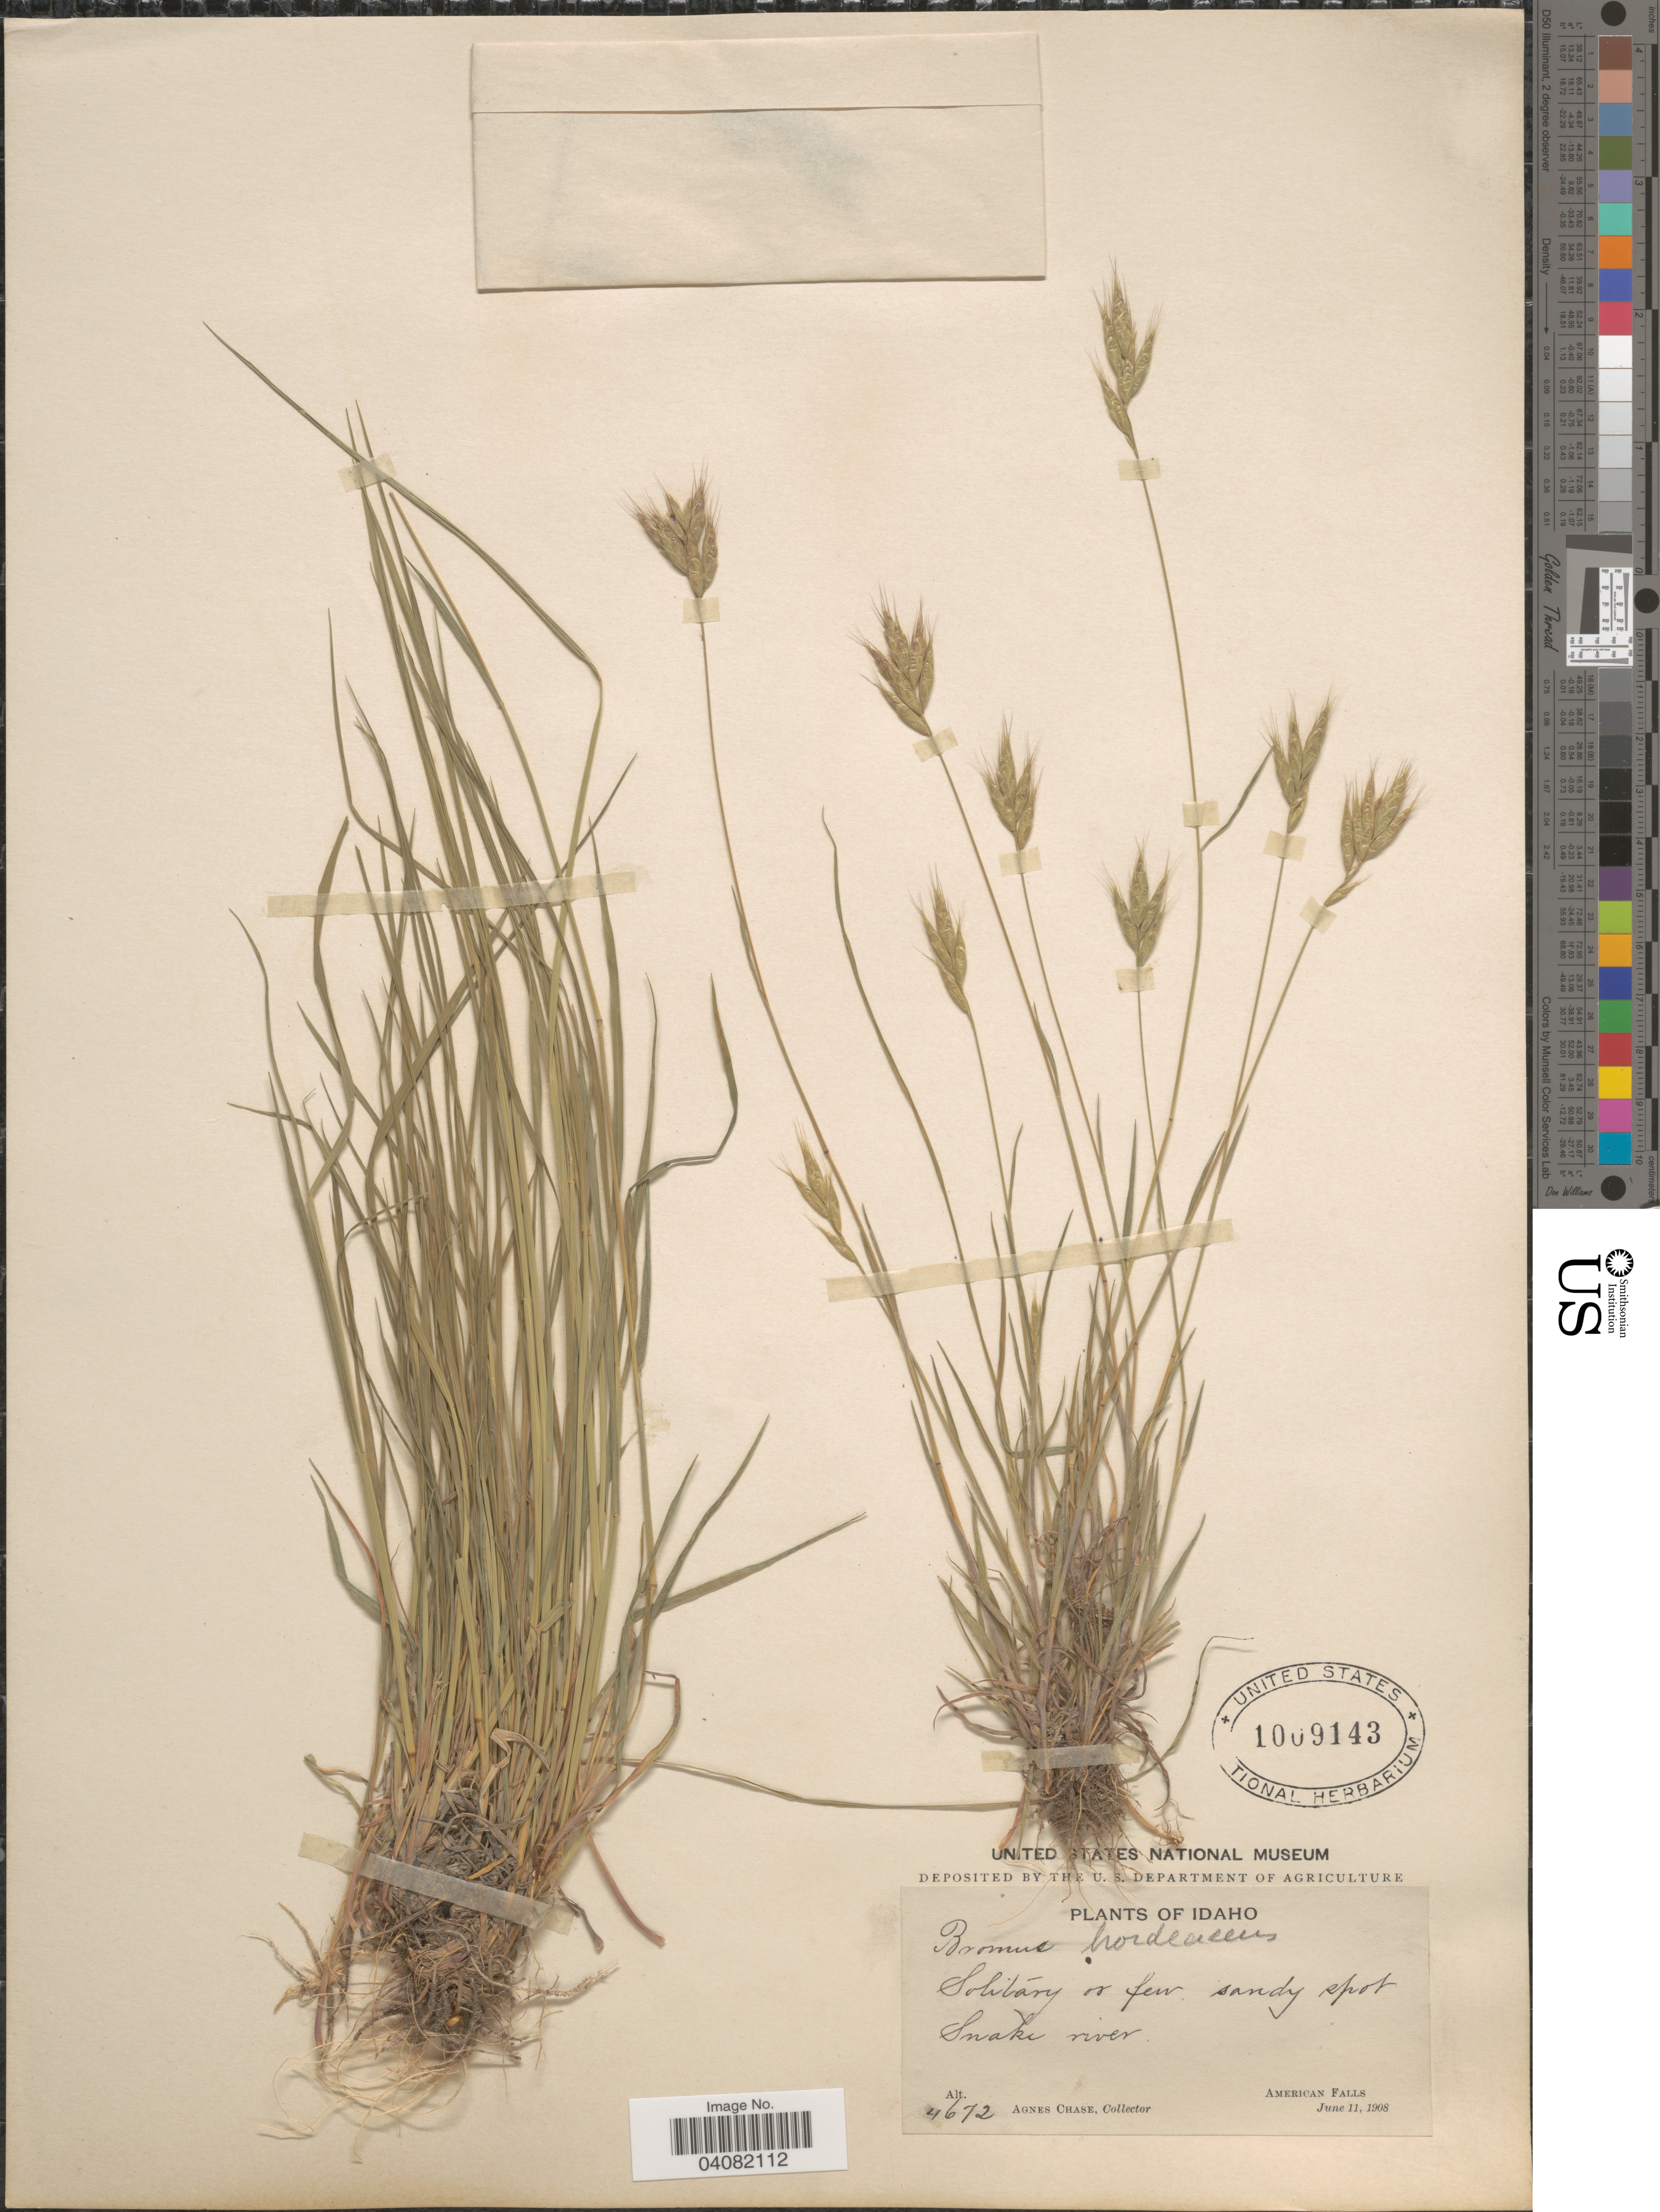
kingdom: Plantae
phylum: Tracheophyta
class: Liliopsida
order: Poales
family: Poaceae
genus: Bromus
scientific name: Bromus hordeaceus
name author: L.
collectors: A. Chase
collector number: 4672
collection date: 1908-06-11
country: United States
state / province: Idaho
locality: Solitary or few sandy spot. Snake river. American Falls.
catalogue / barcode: US 1009143